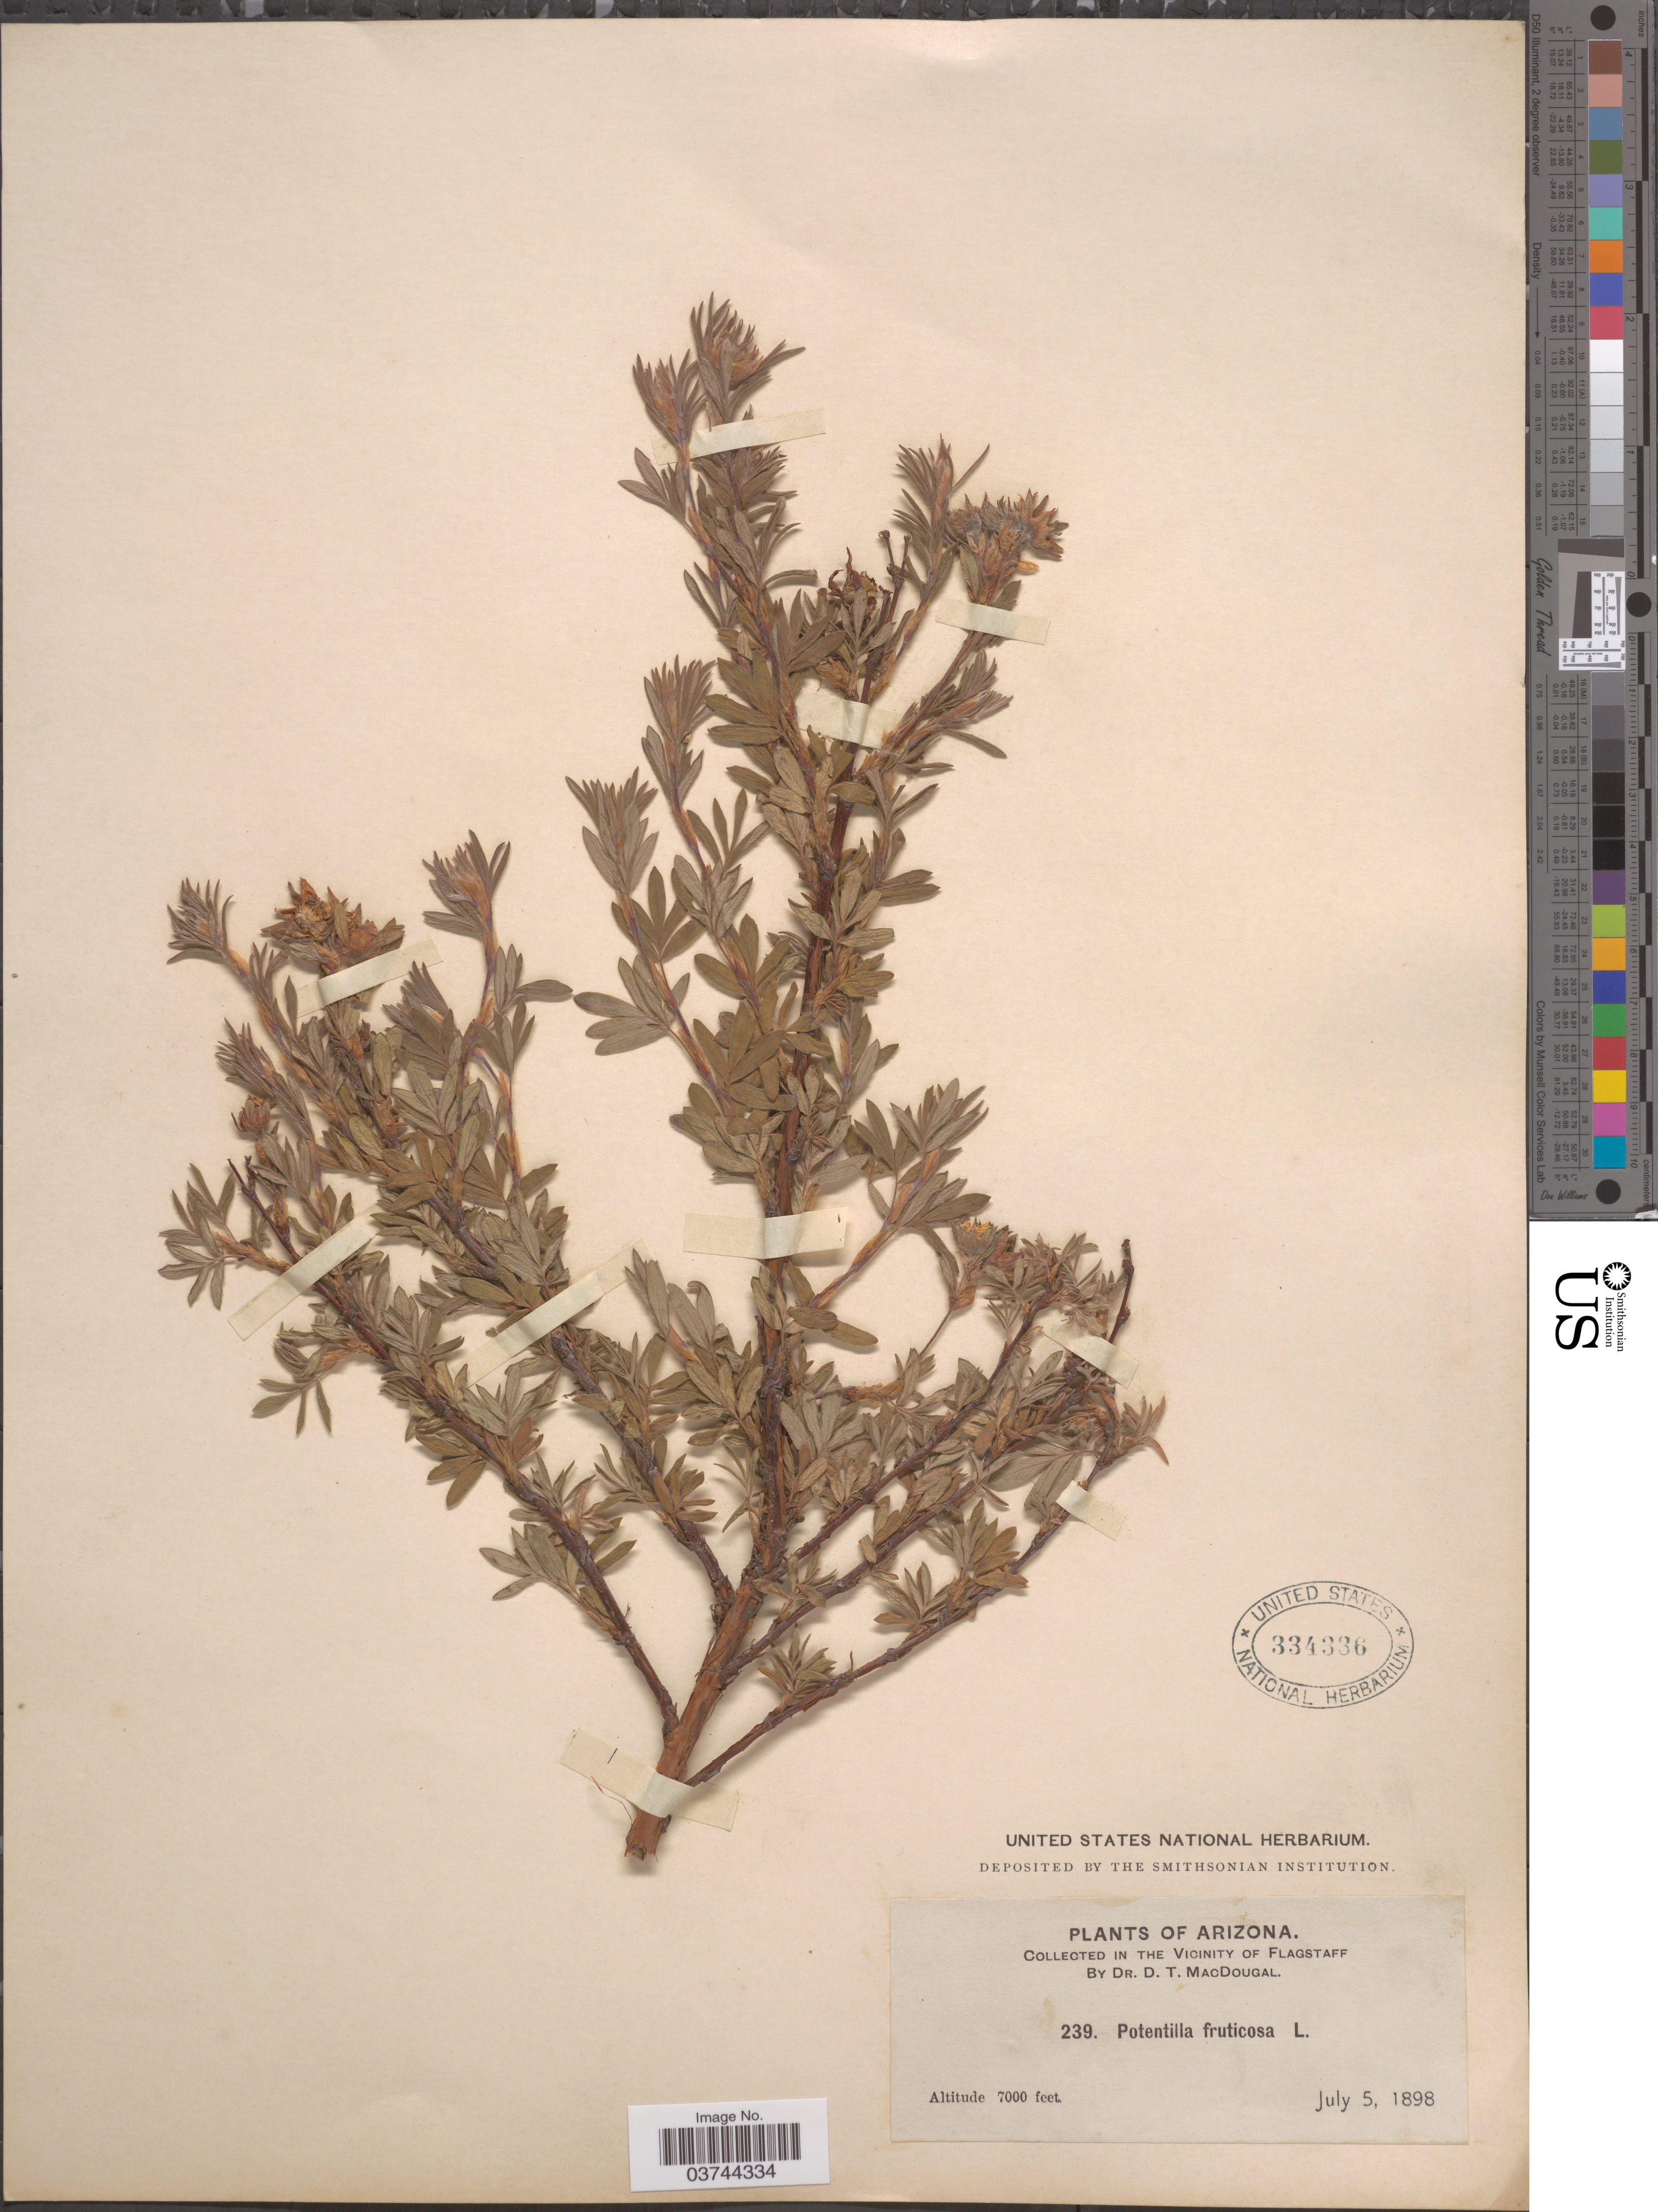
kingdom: Plantae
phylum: Tracheophyta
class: Magnoliopsida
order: Rosales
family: Rosaceae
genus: Dasiphora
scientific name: Dasiphora fruticosa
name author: (L.) Rydb.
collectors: D. T. MacDougal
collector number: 239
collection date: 1898-07-05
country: United States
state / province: Arizona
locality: In The vicinity of Flagstaff.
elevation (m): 2134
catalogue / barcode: US 334336